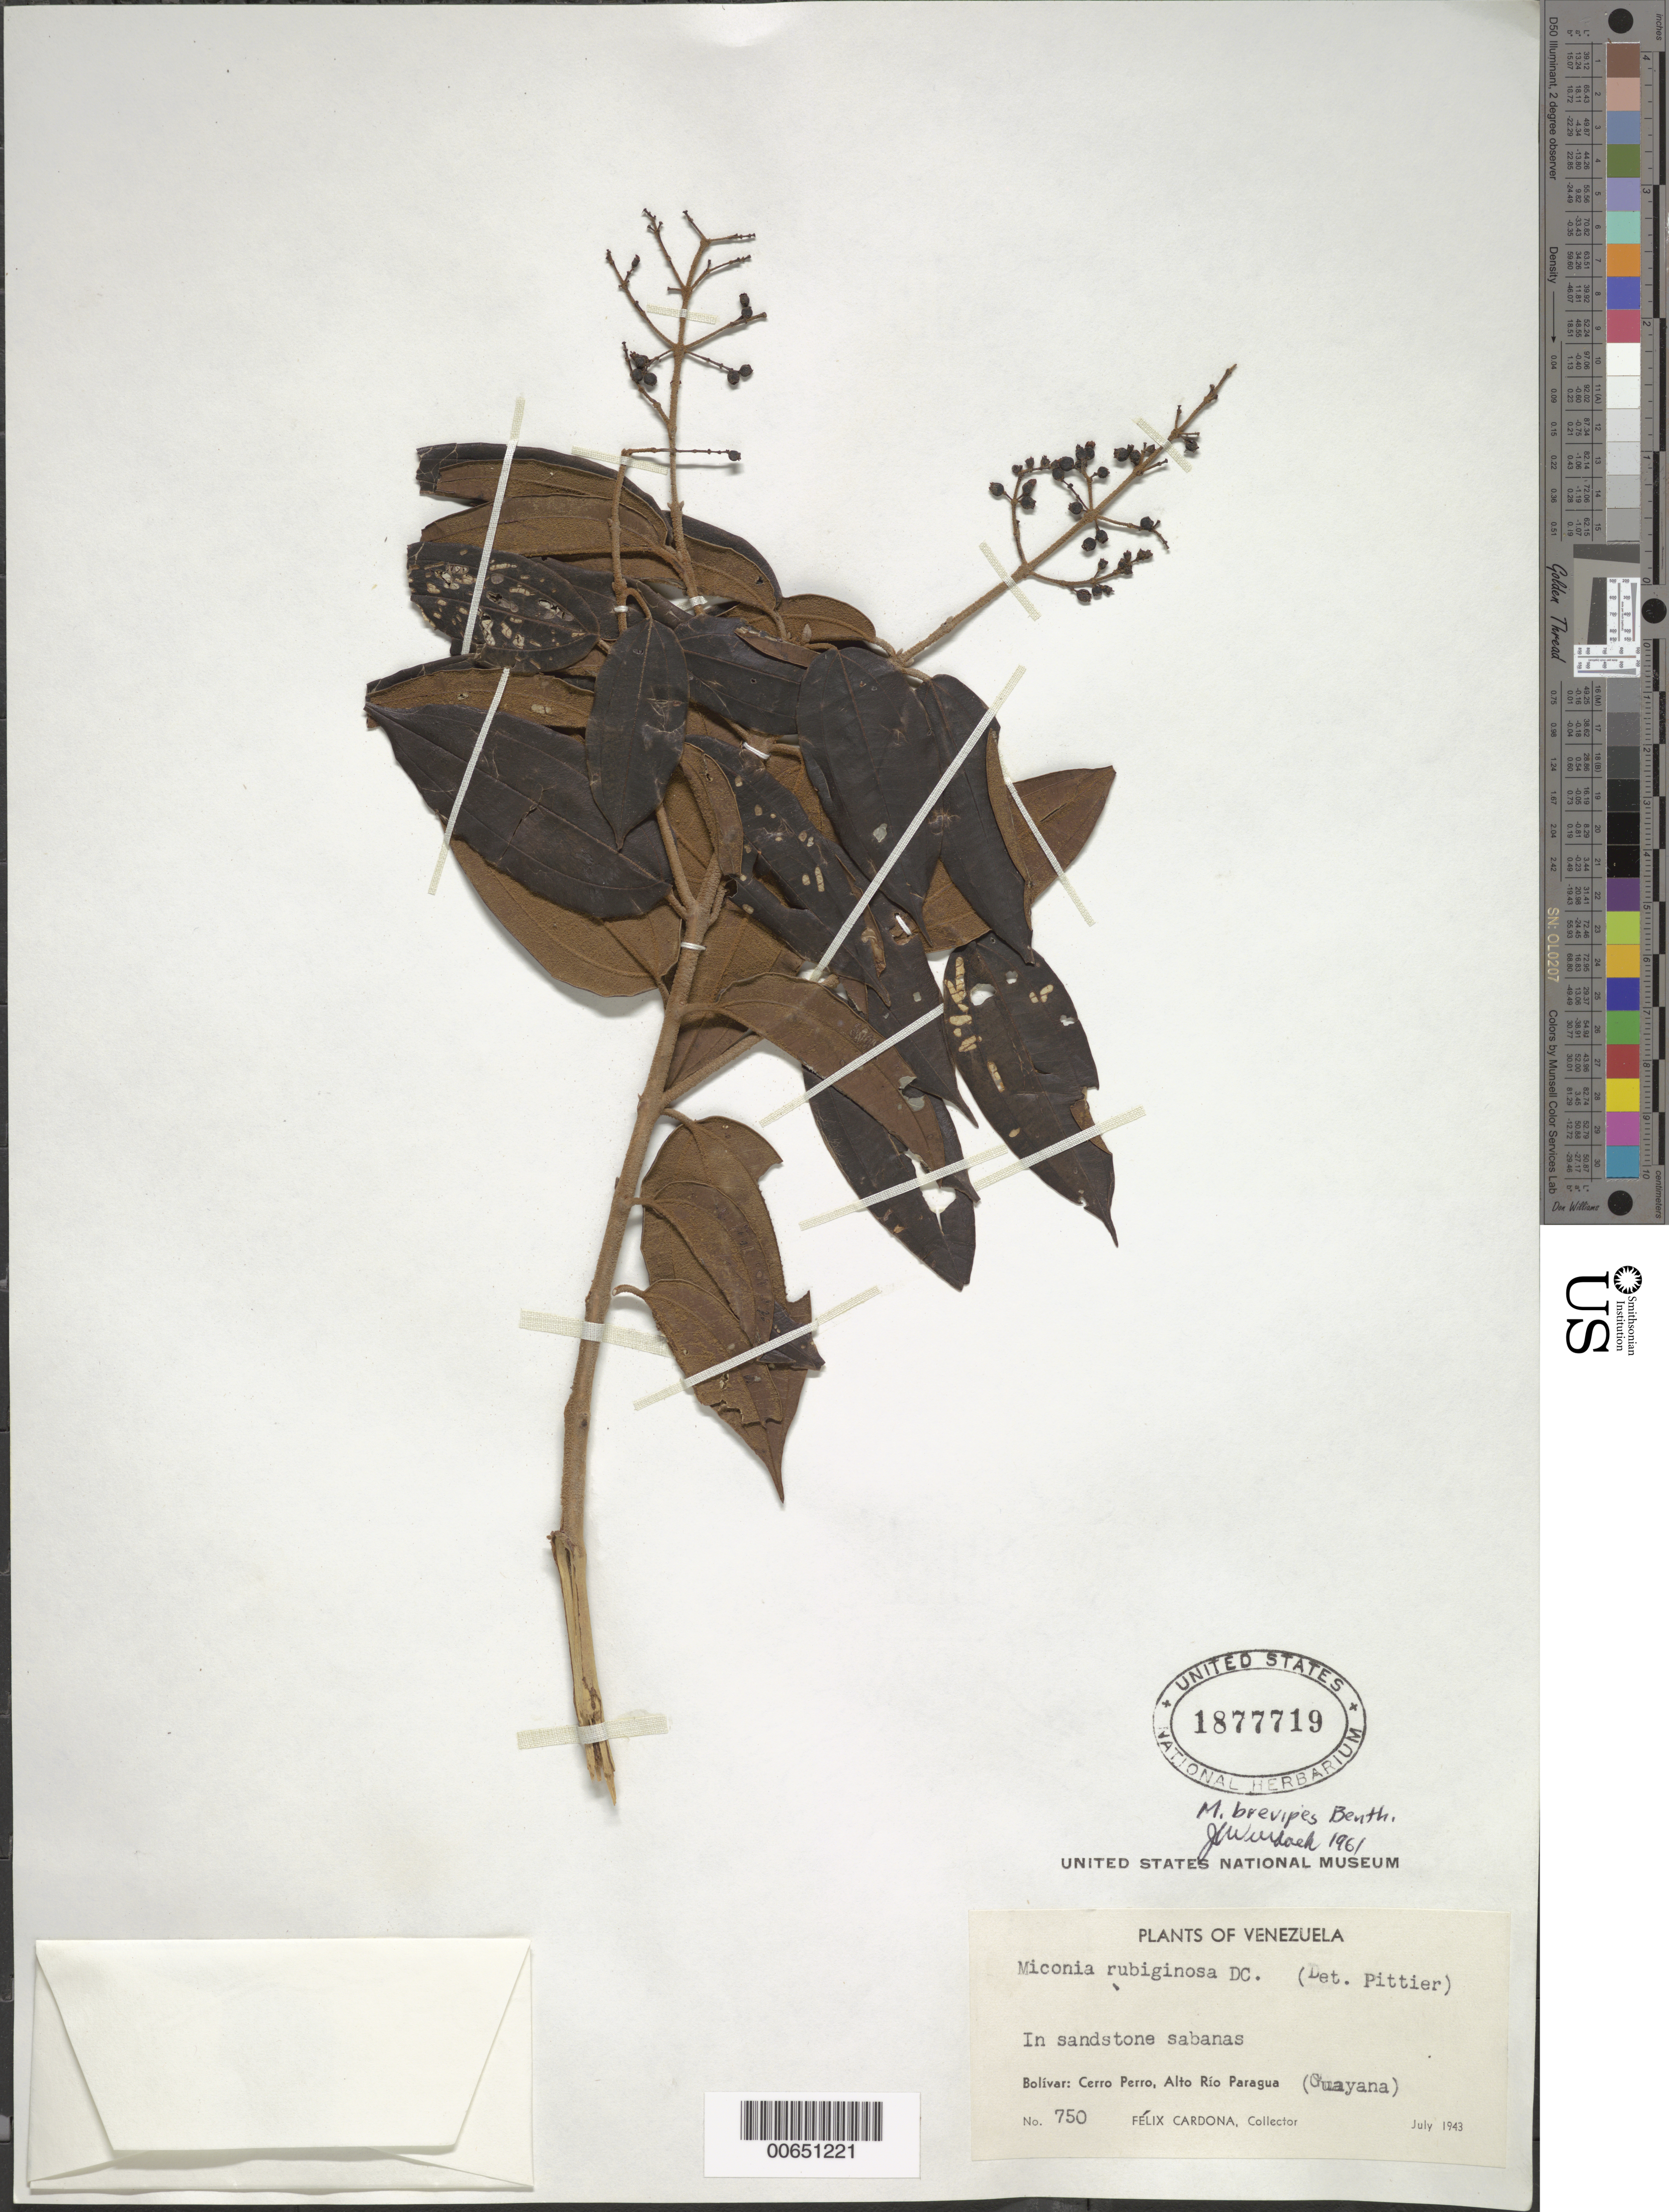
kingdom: Plantae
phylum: Tracheophyta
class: Magnoliopsida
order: Myrtales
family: Melastomataceae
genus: Miconia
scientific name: Miconia brevipes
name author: Benth.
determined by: Wurdack, John J., (US), US (UNITED STATES)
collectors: F. Cardona Puig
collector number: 750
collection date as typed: Jul-43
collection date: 1943-07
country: Venezuela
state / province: Bolívar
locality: Alto Río Paragua, Cerro Perro (Guayana)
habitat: Sandstone savanna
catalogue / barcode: US 1877719